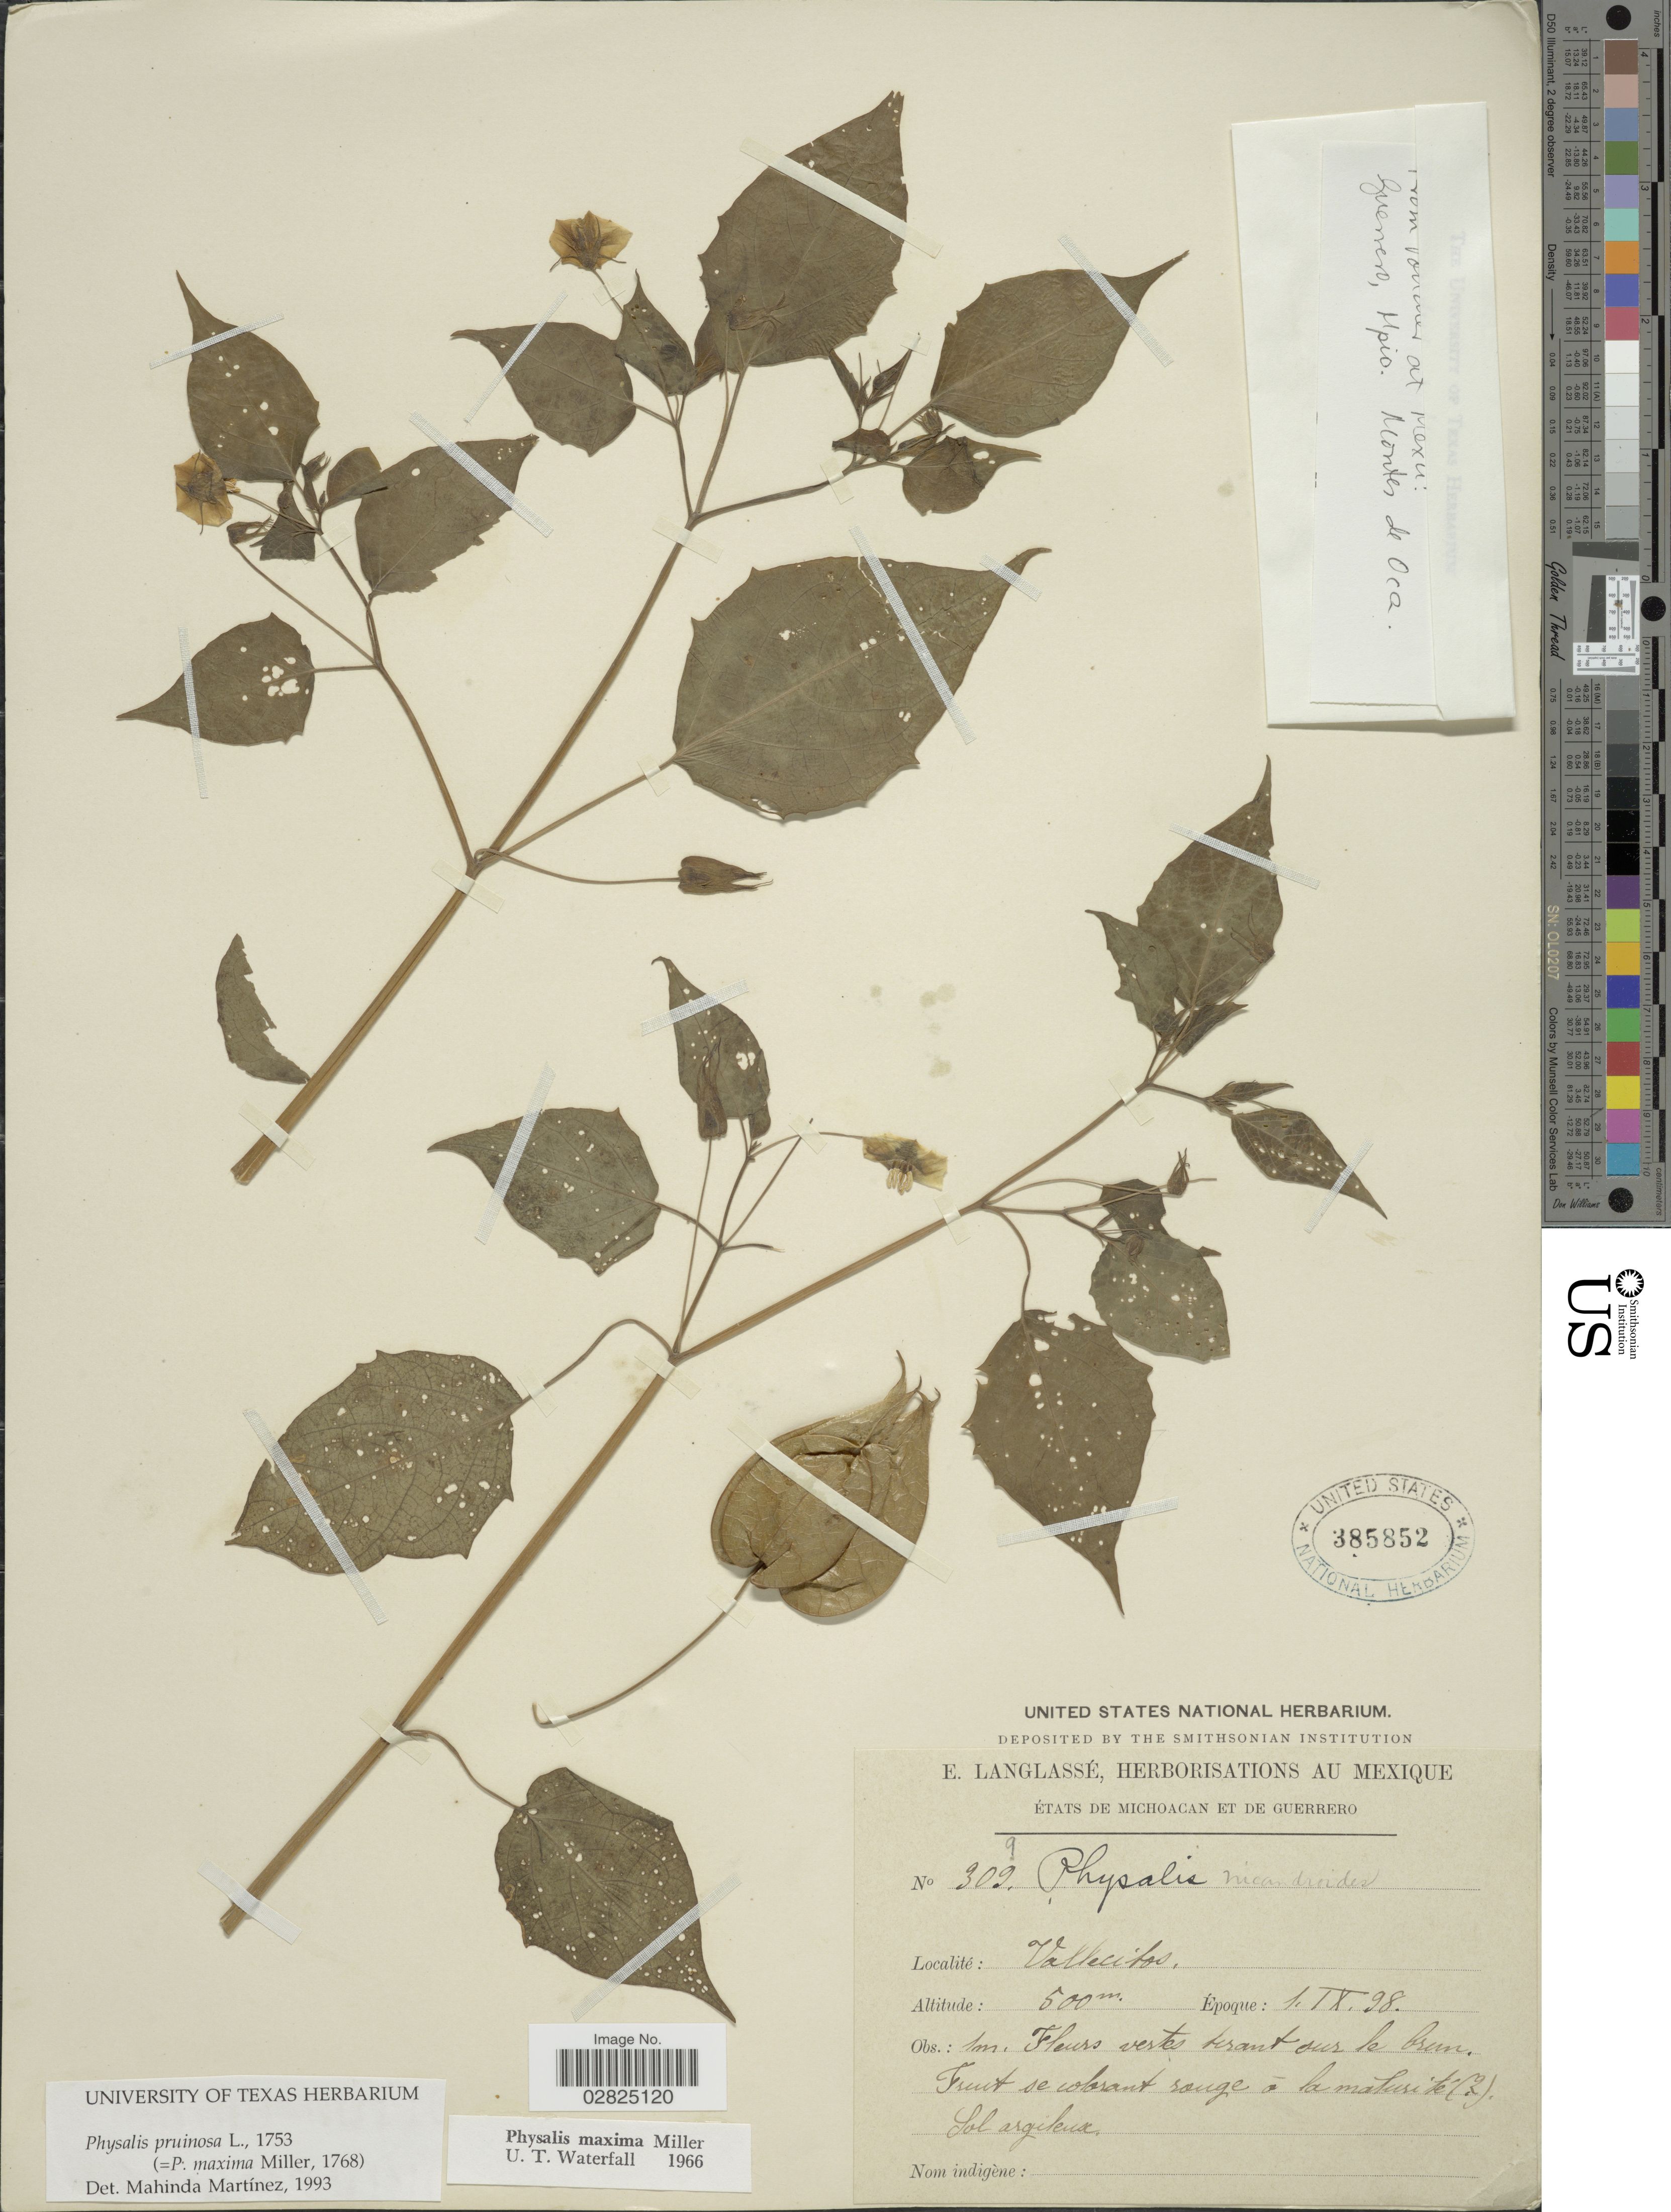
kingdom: Plantae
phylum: Tracheophyta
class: Magnoliopsida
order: Solanales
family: Solanaceae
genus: Physalis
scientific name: Physalis pruinosa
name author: L.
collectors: E. Langlassé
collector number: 309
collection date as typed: Transcribed d/m/y: 1/9/98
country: Mexico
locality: États de Michoacan et de Guerrero. Vallecitos.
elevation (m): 500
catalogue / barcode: US 385852